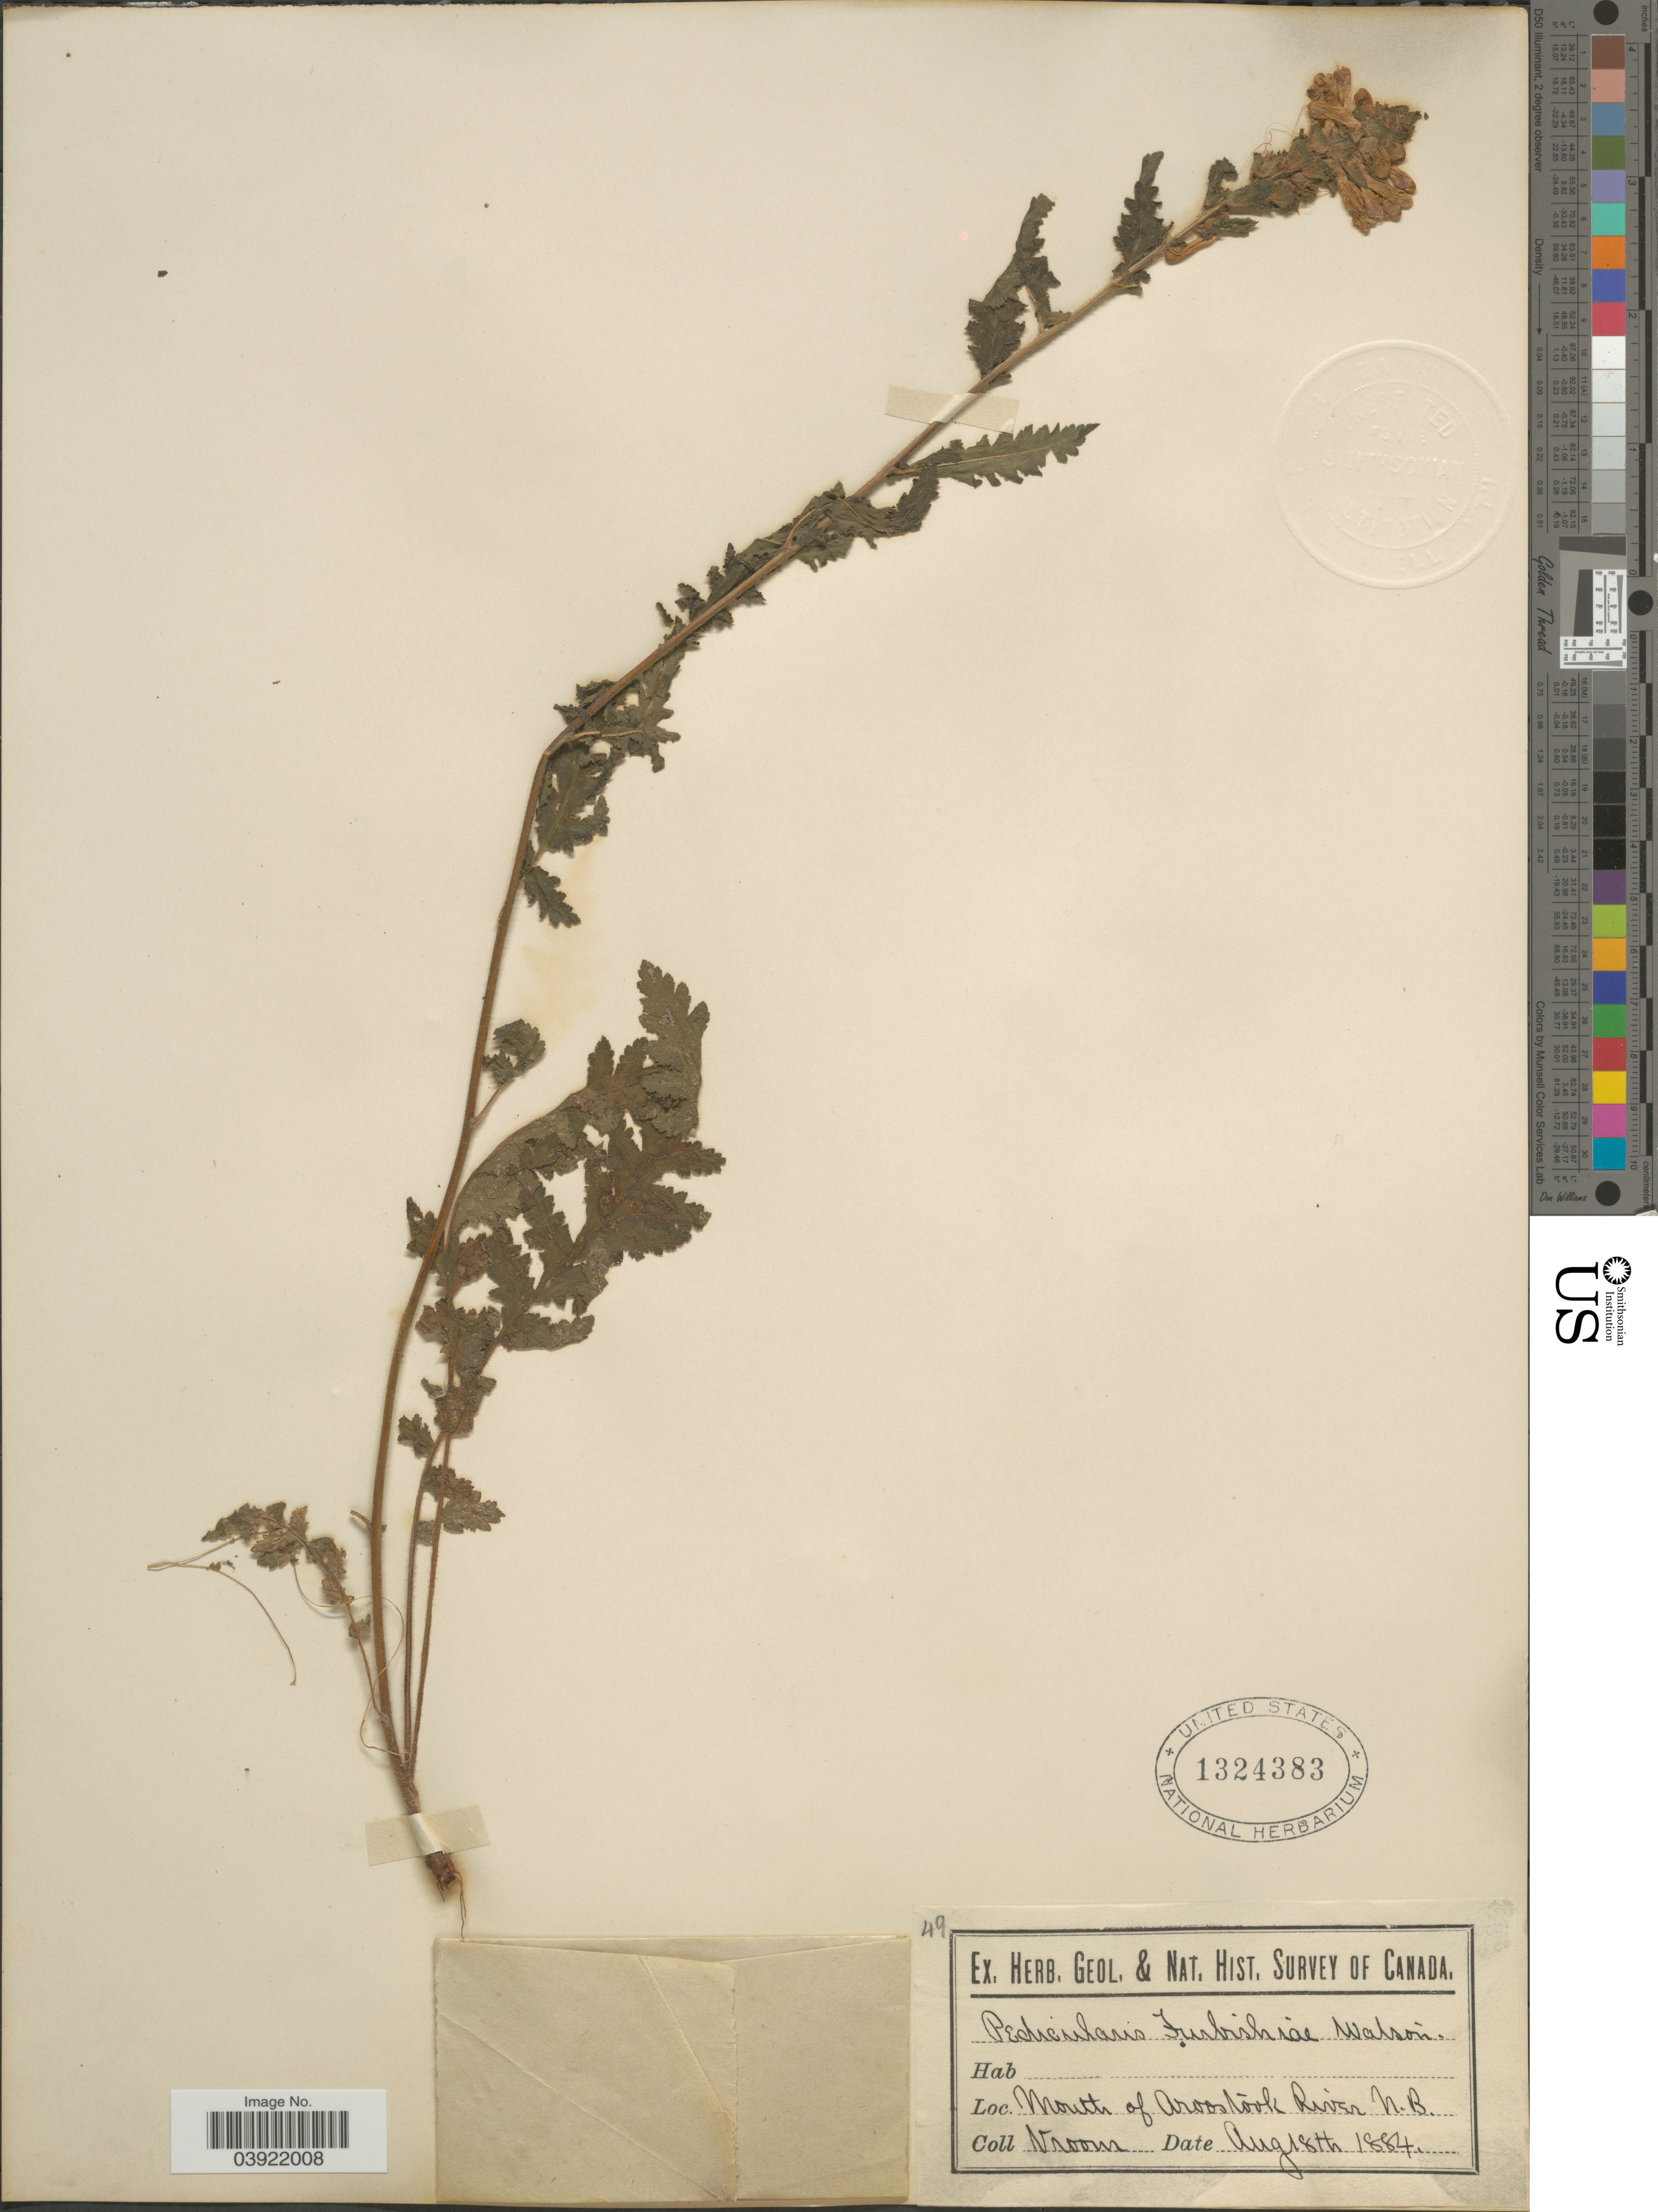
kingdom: Plantae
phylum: Tracheophyta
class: Magnoliopsida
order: Lamiales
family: Orobanchaceae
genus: Pedicularis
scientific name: Pedicularis furbishiae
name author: S. Watson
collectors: Vroom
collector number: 49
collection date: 1884-08-18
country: Canada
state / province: New Brunswick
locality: Mouth of Aroostook River.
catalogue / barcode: US 1324383